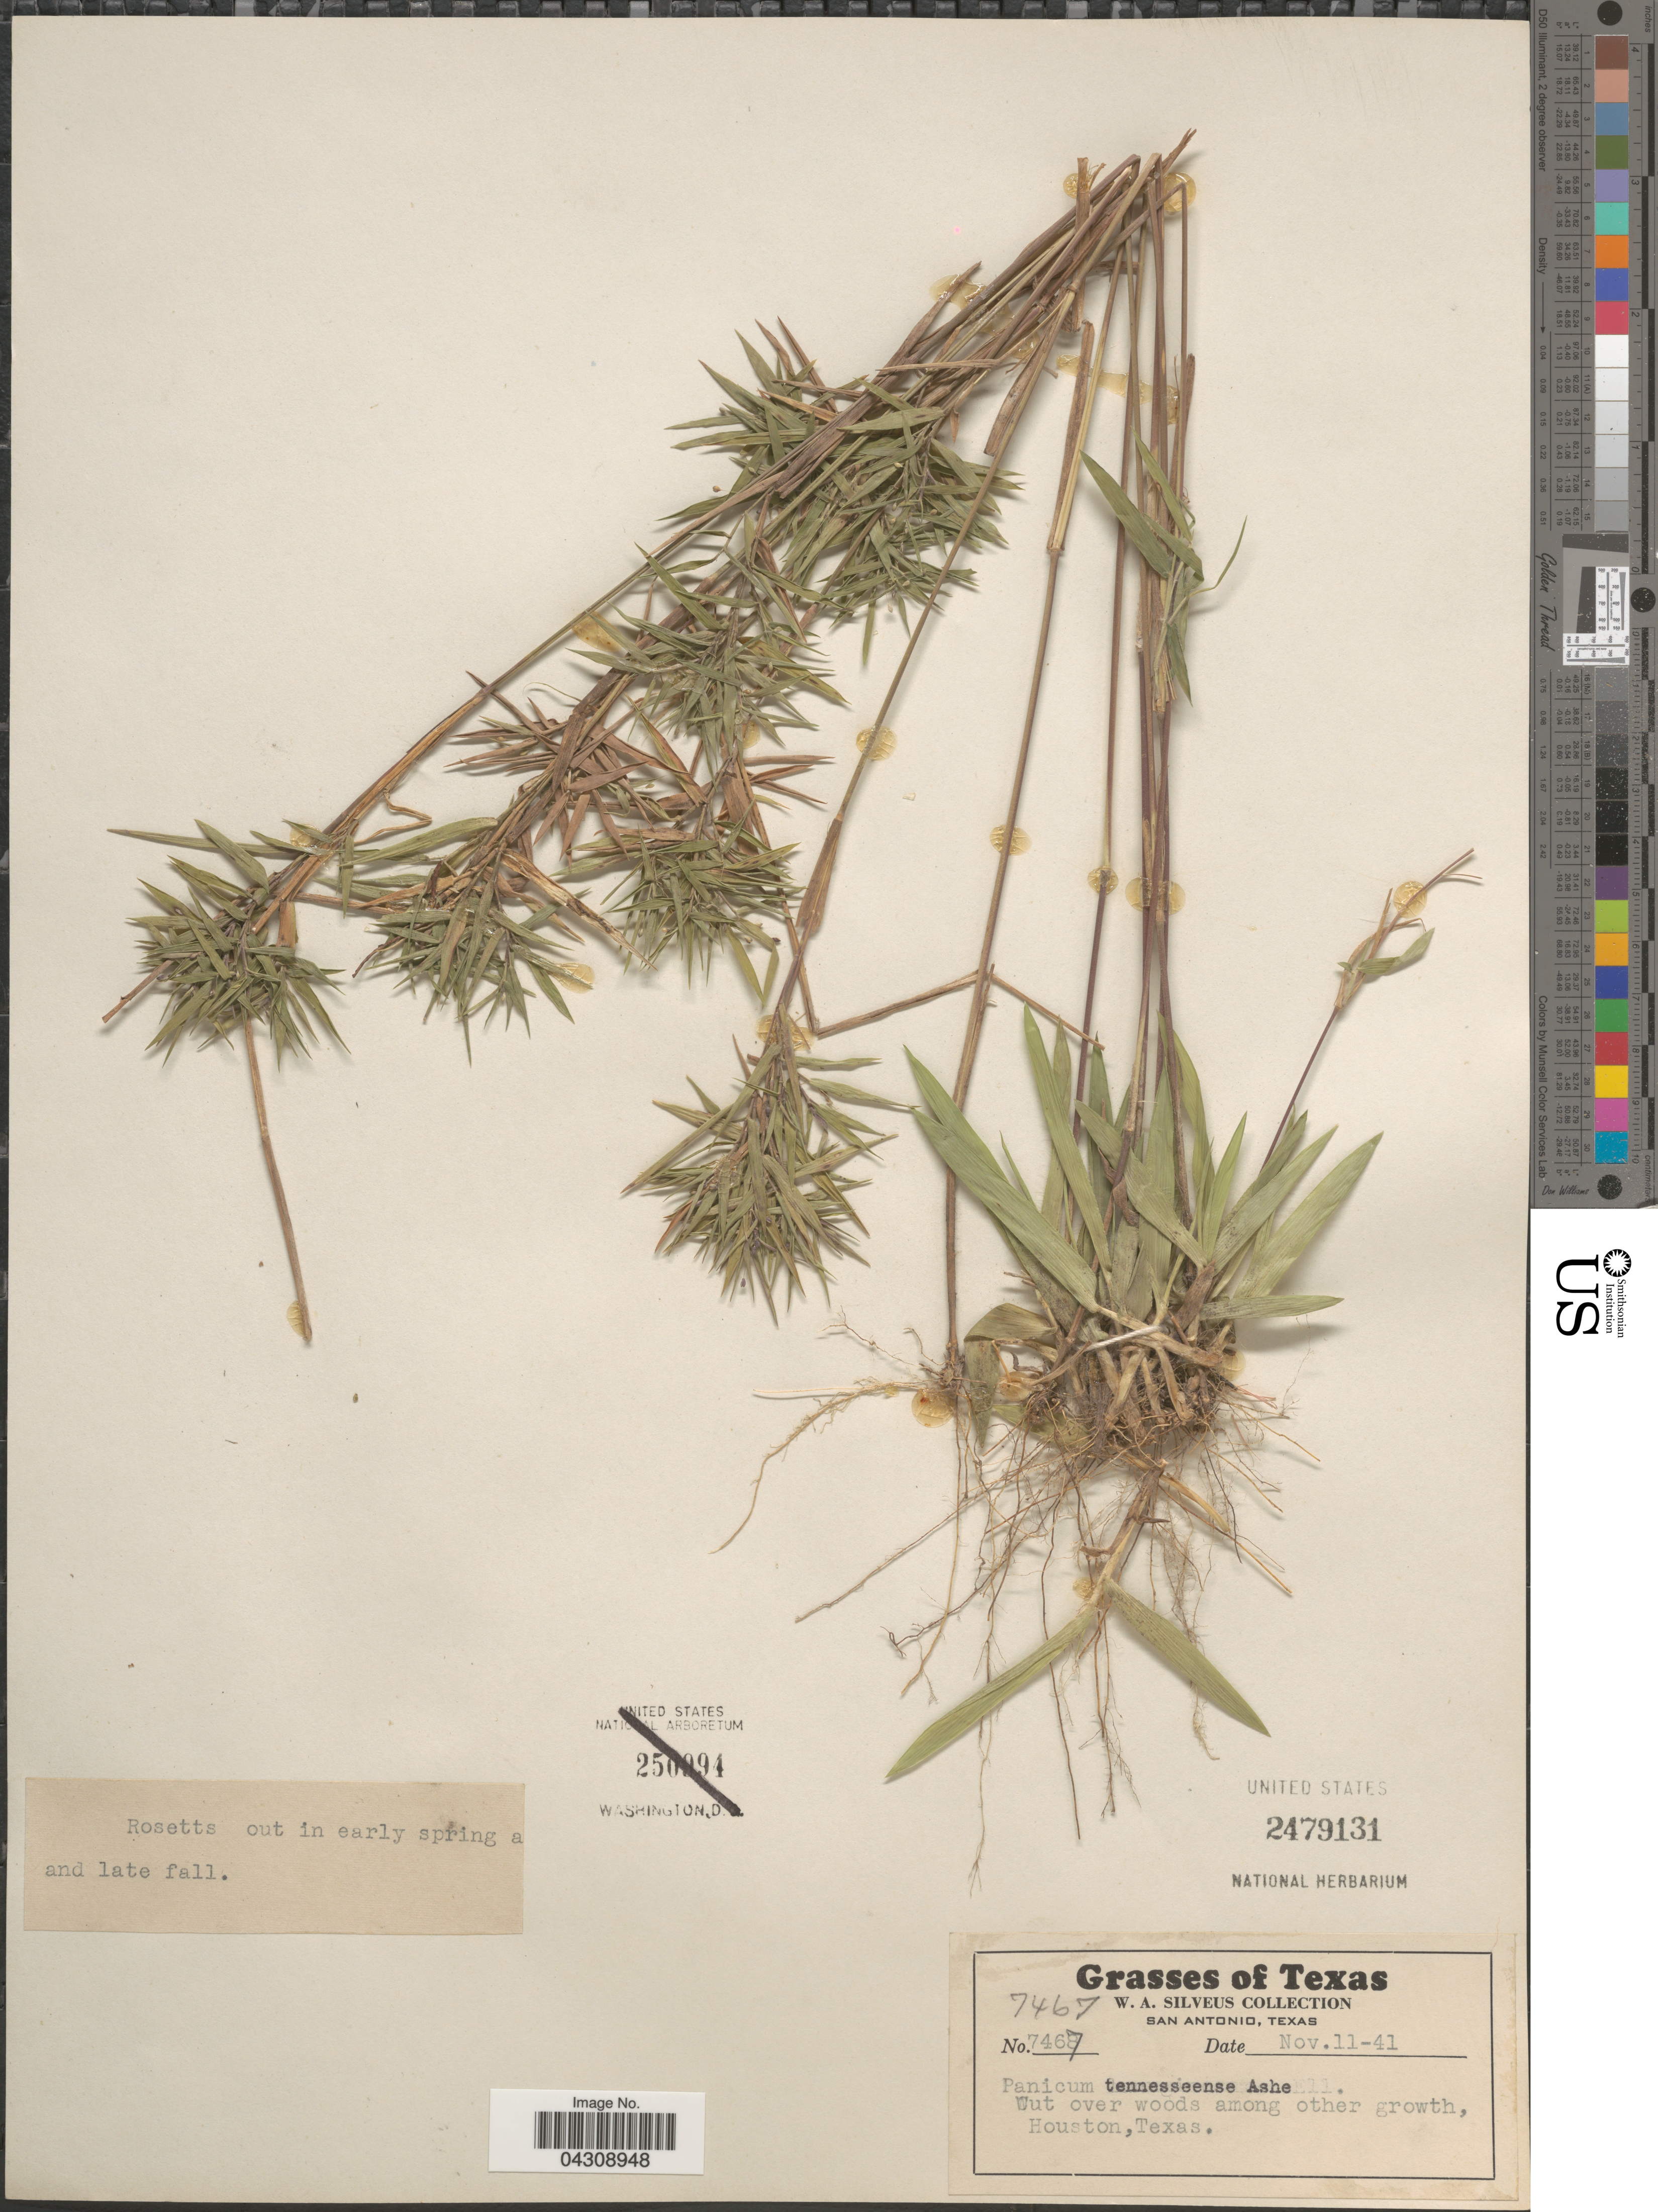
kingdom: Plantae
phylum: Tracheophyta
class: Liliopsida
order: Poales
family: Poaceae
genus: Dichanthelium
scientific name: Dichanthelium acuminatum var. acuminatum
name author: (Sw.) Gould & C.A. Clark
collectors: W. Silveus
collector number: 7467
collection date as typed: Transcribed d/m/y: 11/11/41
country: United States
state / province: Maine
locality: Cut over woods among other growth, Houston.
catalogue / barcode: US 2479131